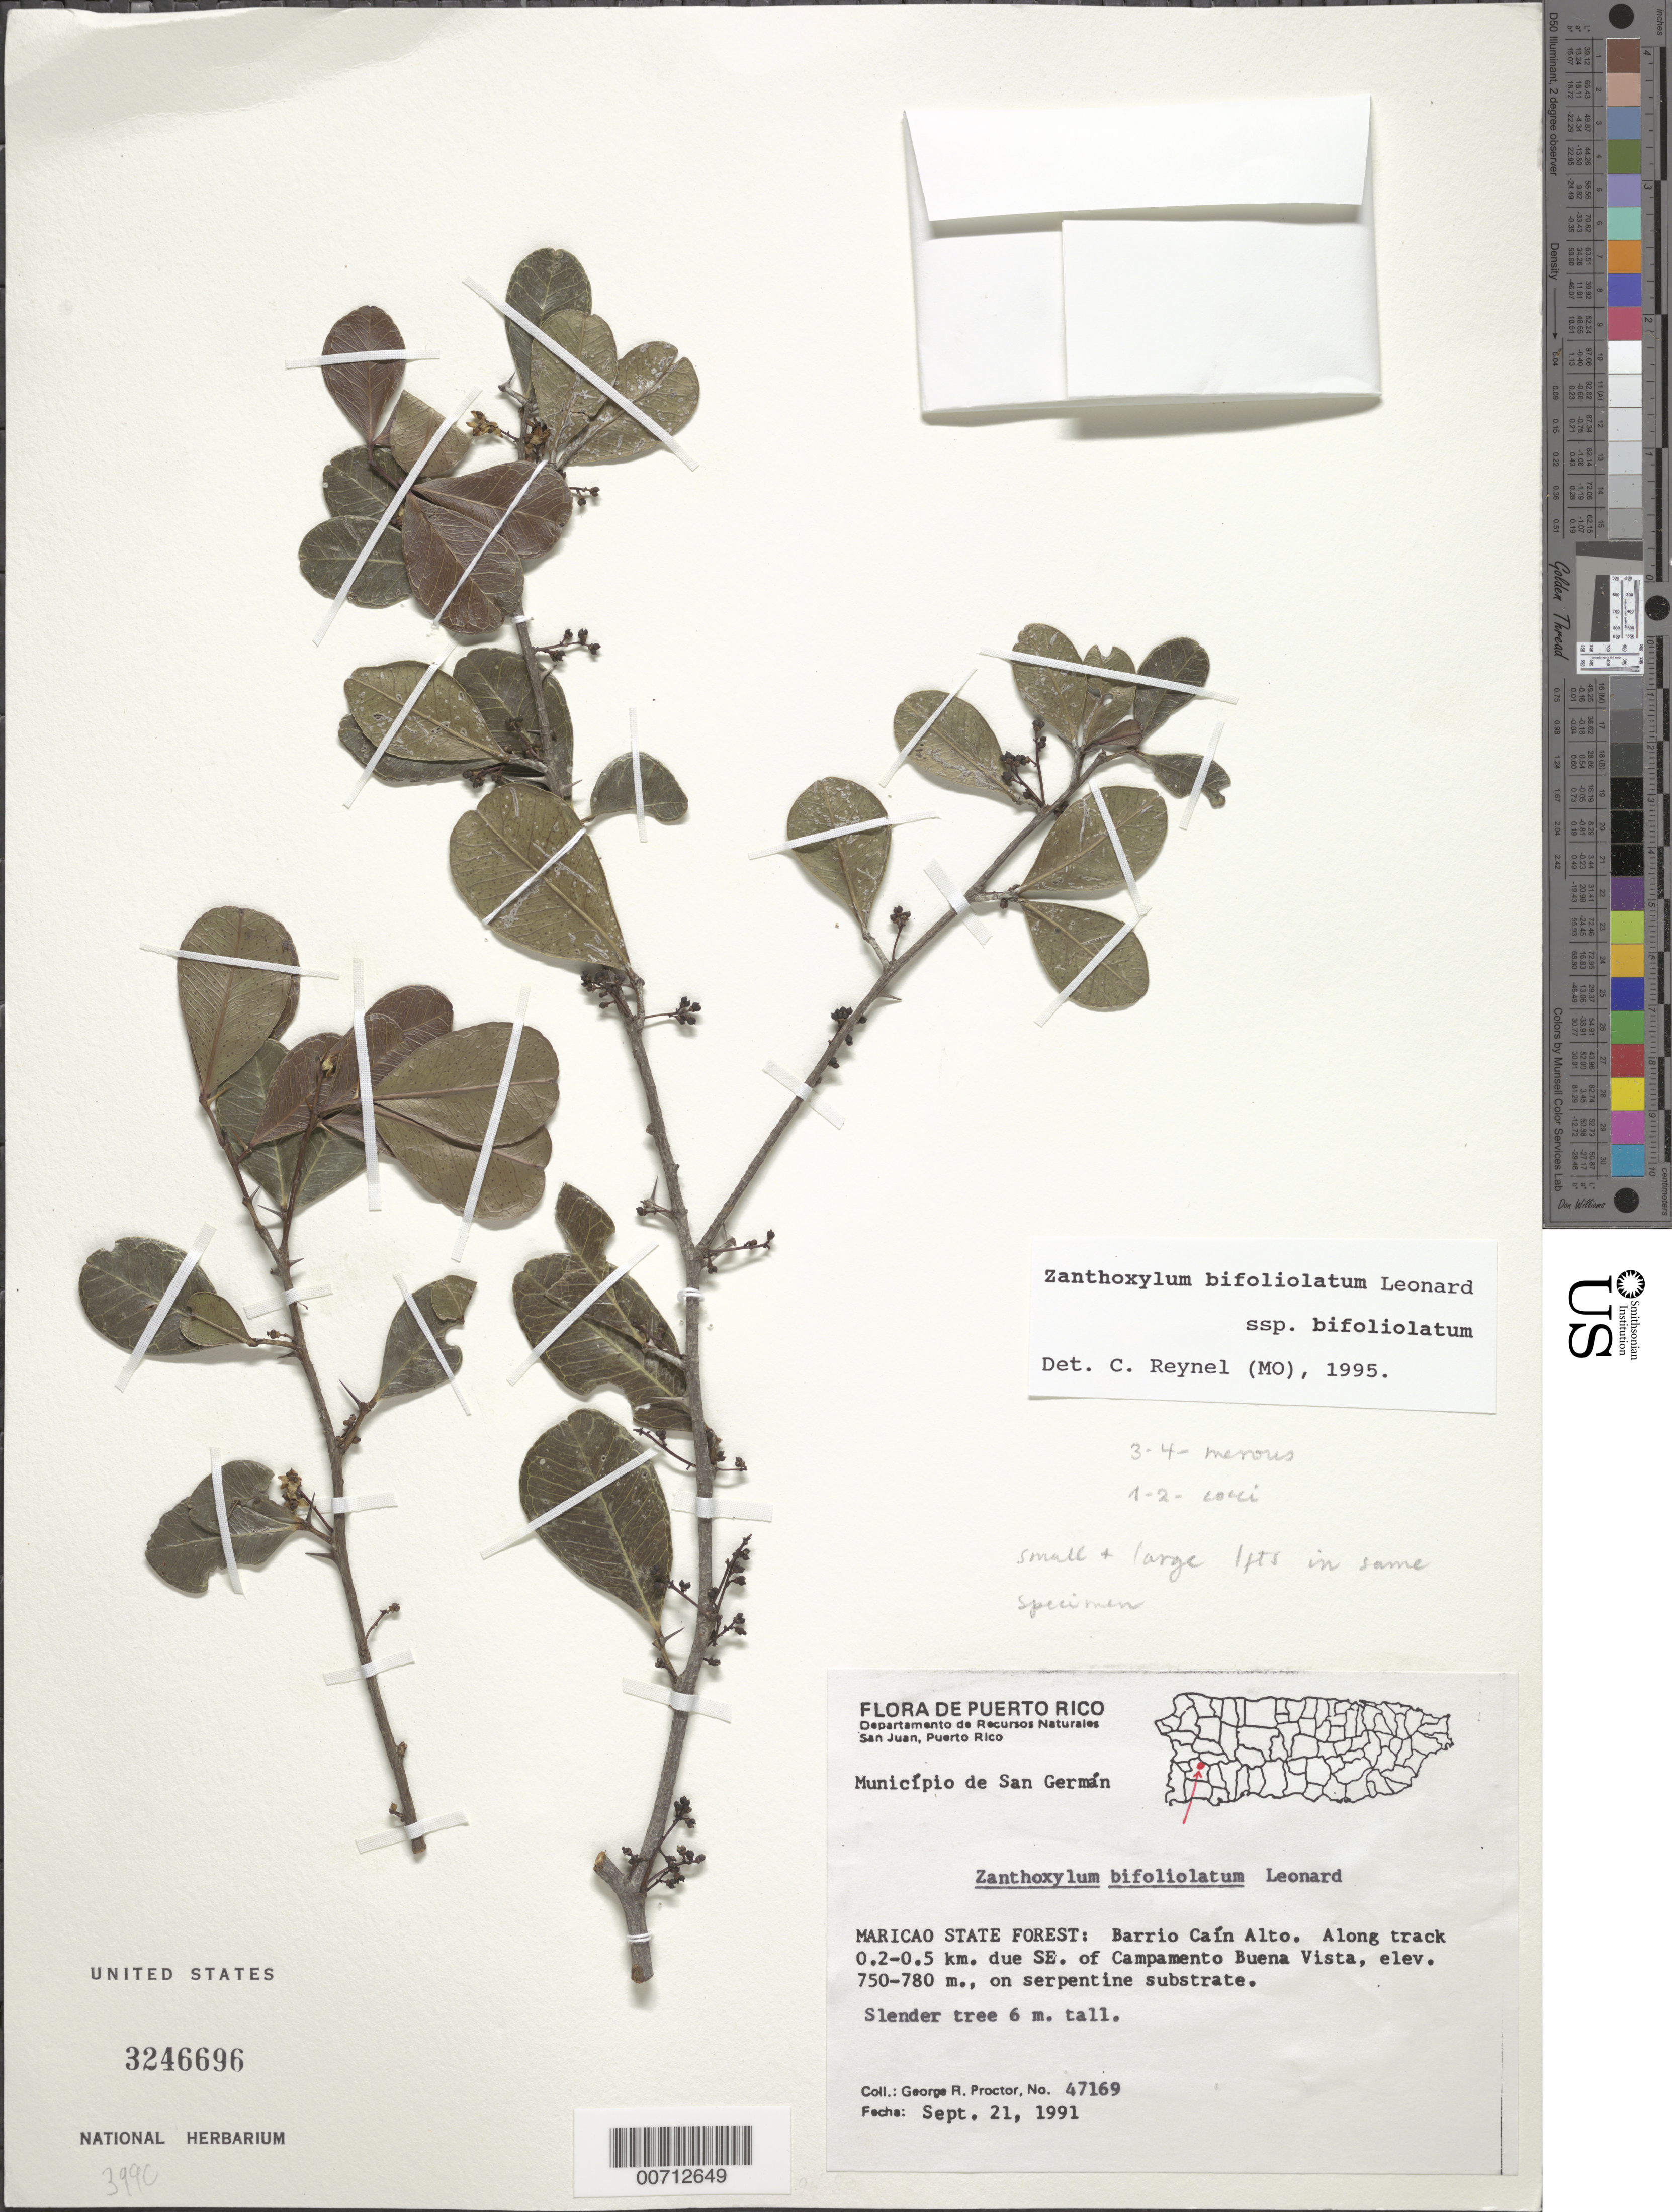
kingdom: Plantae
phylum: Tracheophyta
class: Magnoliopsida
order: Sapindales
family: Rutaceae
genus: Zanthoxylum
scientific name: Zanthoxylum bifoliolatum subsp. bifoliolatum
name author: Leonard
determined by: Reynel, Carlos A., (MO), Missouri Botanical Garden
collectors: G. R. Proctor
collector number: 47169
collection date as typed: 21 Sep 1991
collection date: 1991-09-21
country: Puerto Rico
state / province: Maricao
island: Greater Antilles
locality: Maricao State Forest: Bo. Cain Alto. Along track 0.2-0.5 km due SE of Campamento Buena Vista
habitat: On serpentine substrate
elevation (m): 750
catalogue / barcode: US 3246696